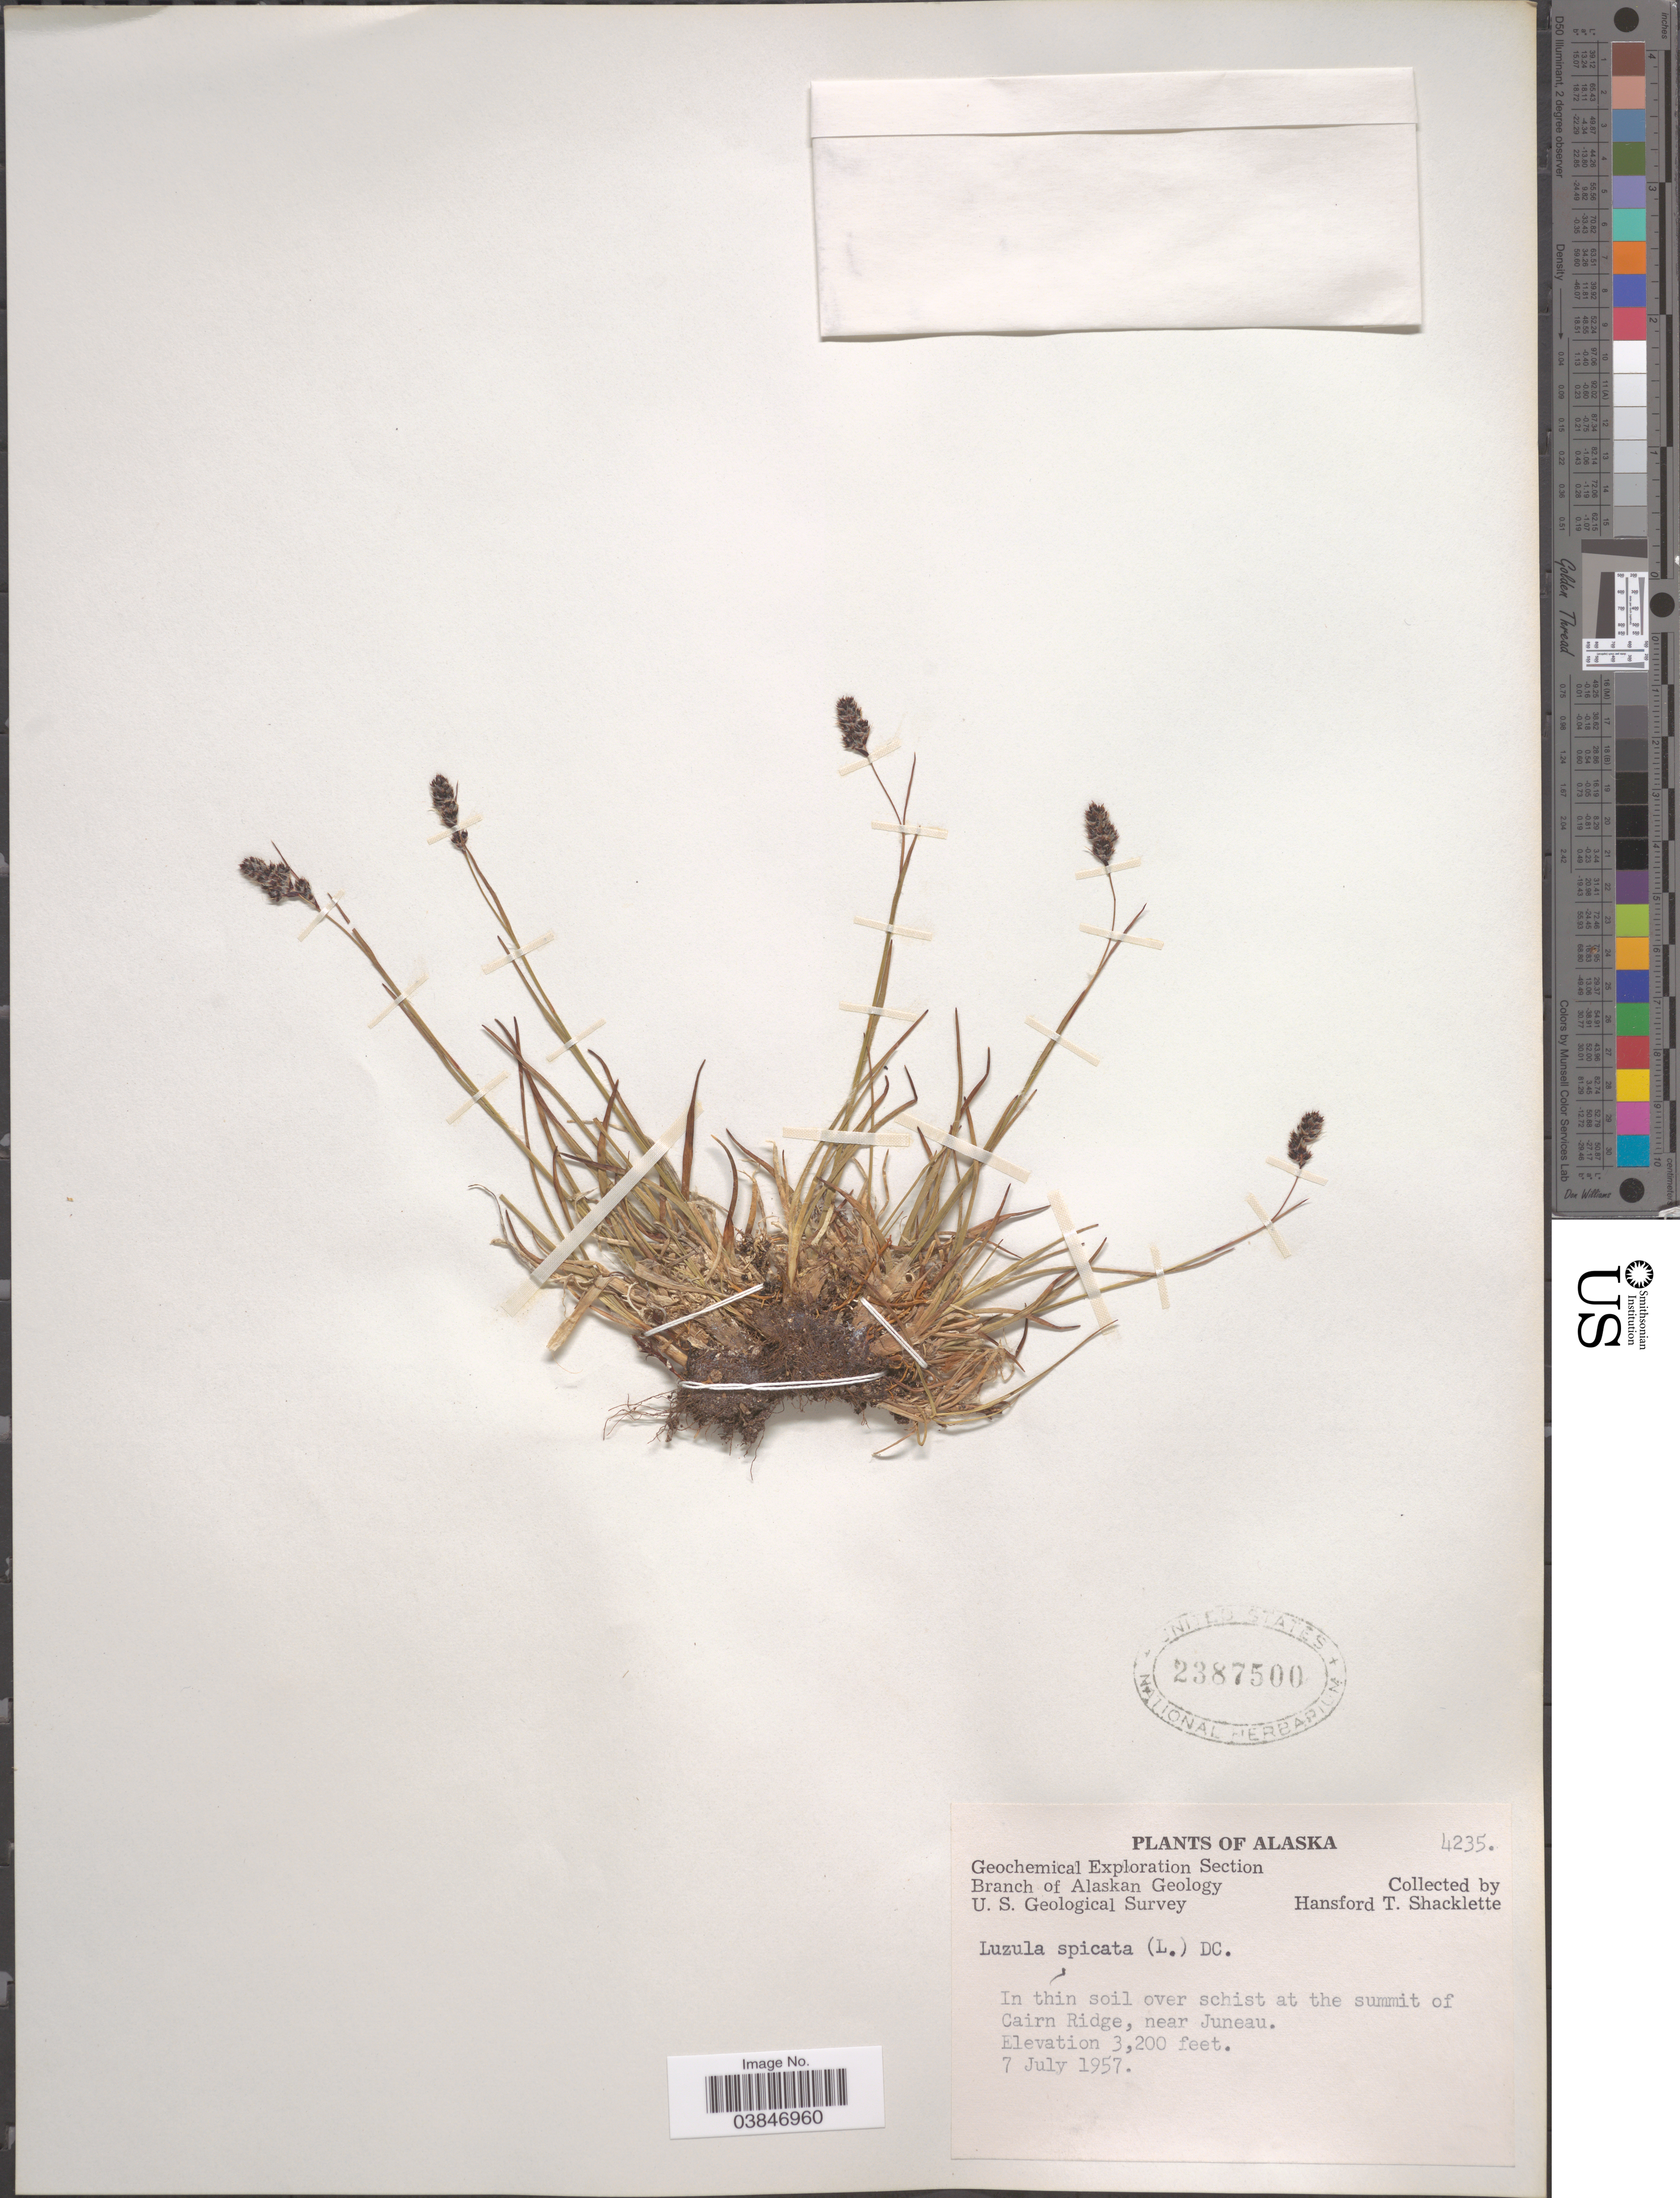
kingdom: Plantae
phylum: Tracheophyta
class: Liliopsida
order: Poales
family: Juncaceae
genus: Luzula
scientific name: Luzula spicata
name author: (L.) DC.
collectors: H. Shacklette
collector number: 4235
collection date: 1957-07-07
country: United States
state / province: Alaska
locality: At the summit of Cairn Ridge, near Juneau.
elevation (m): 975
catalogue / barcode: US 2387500